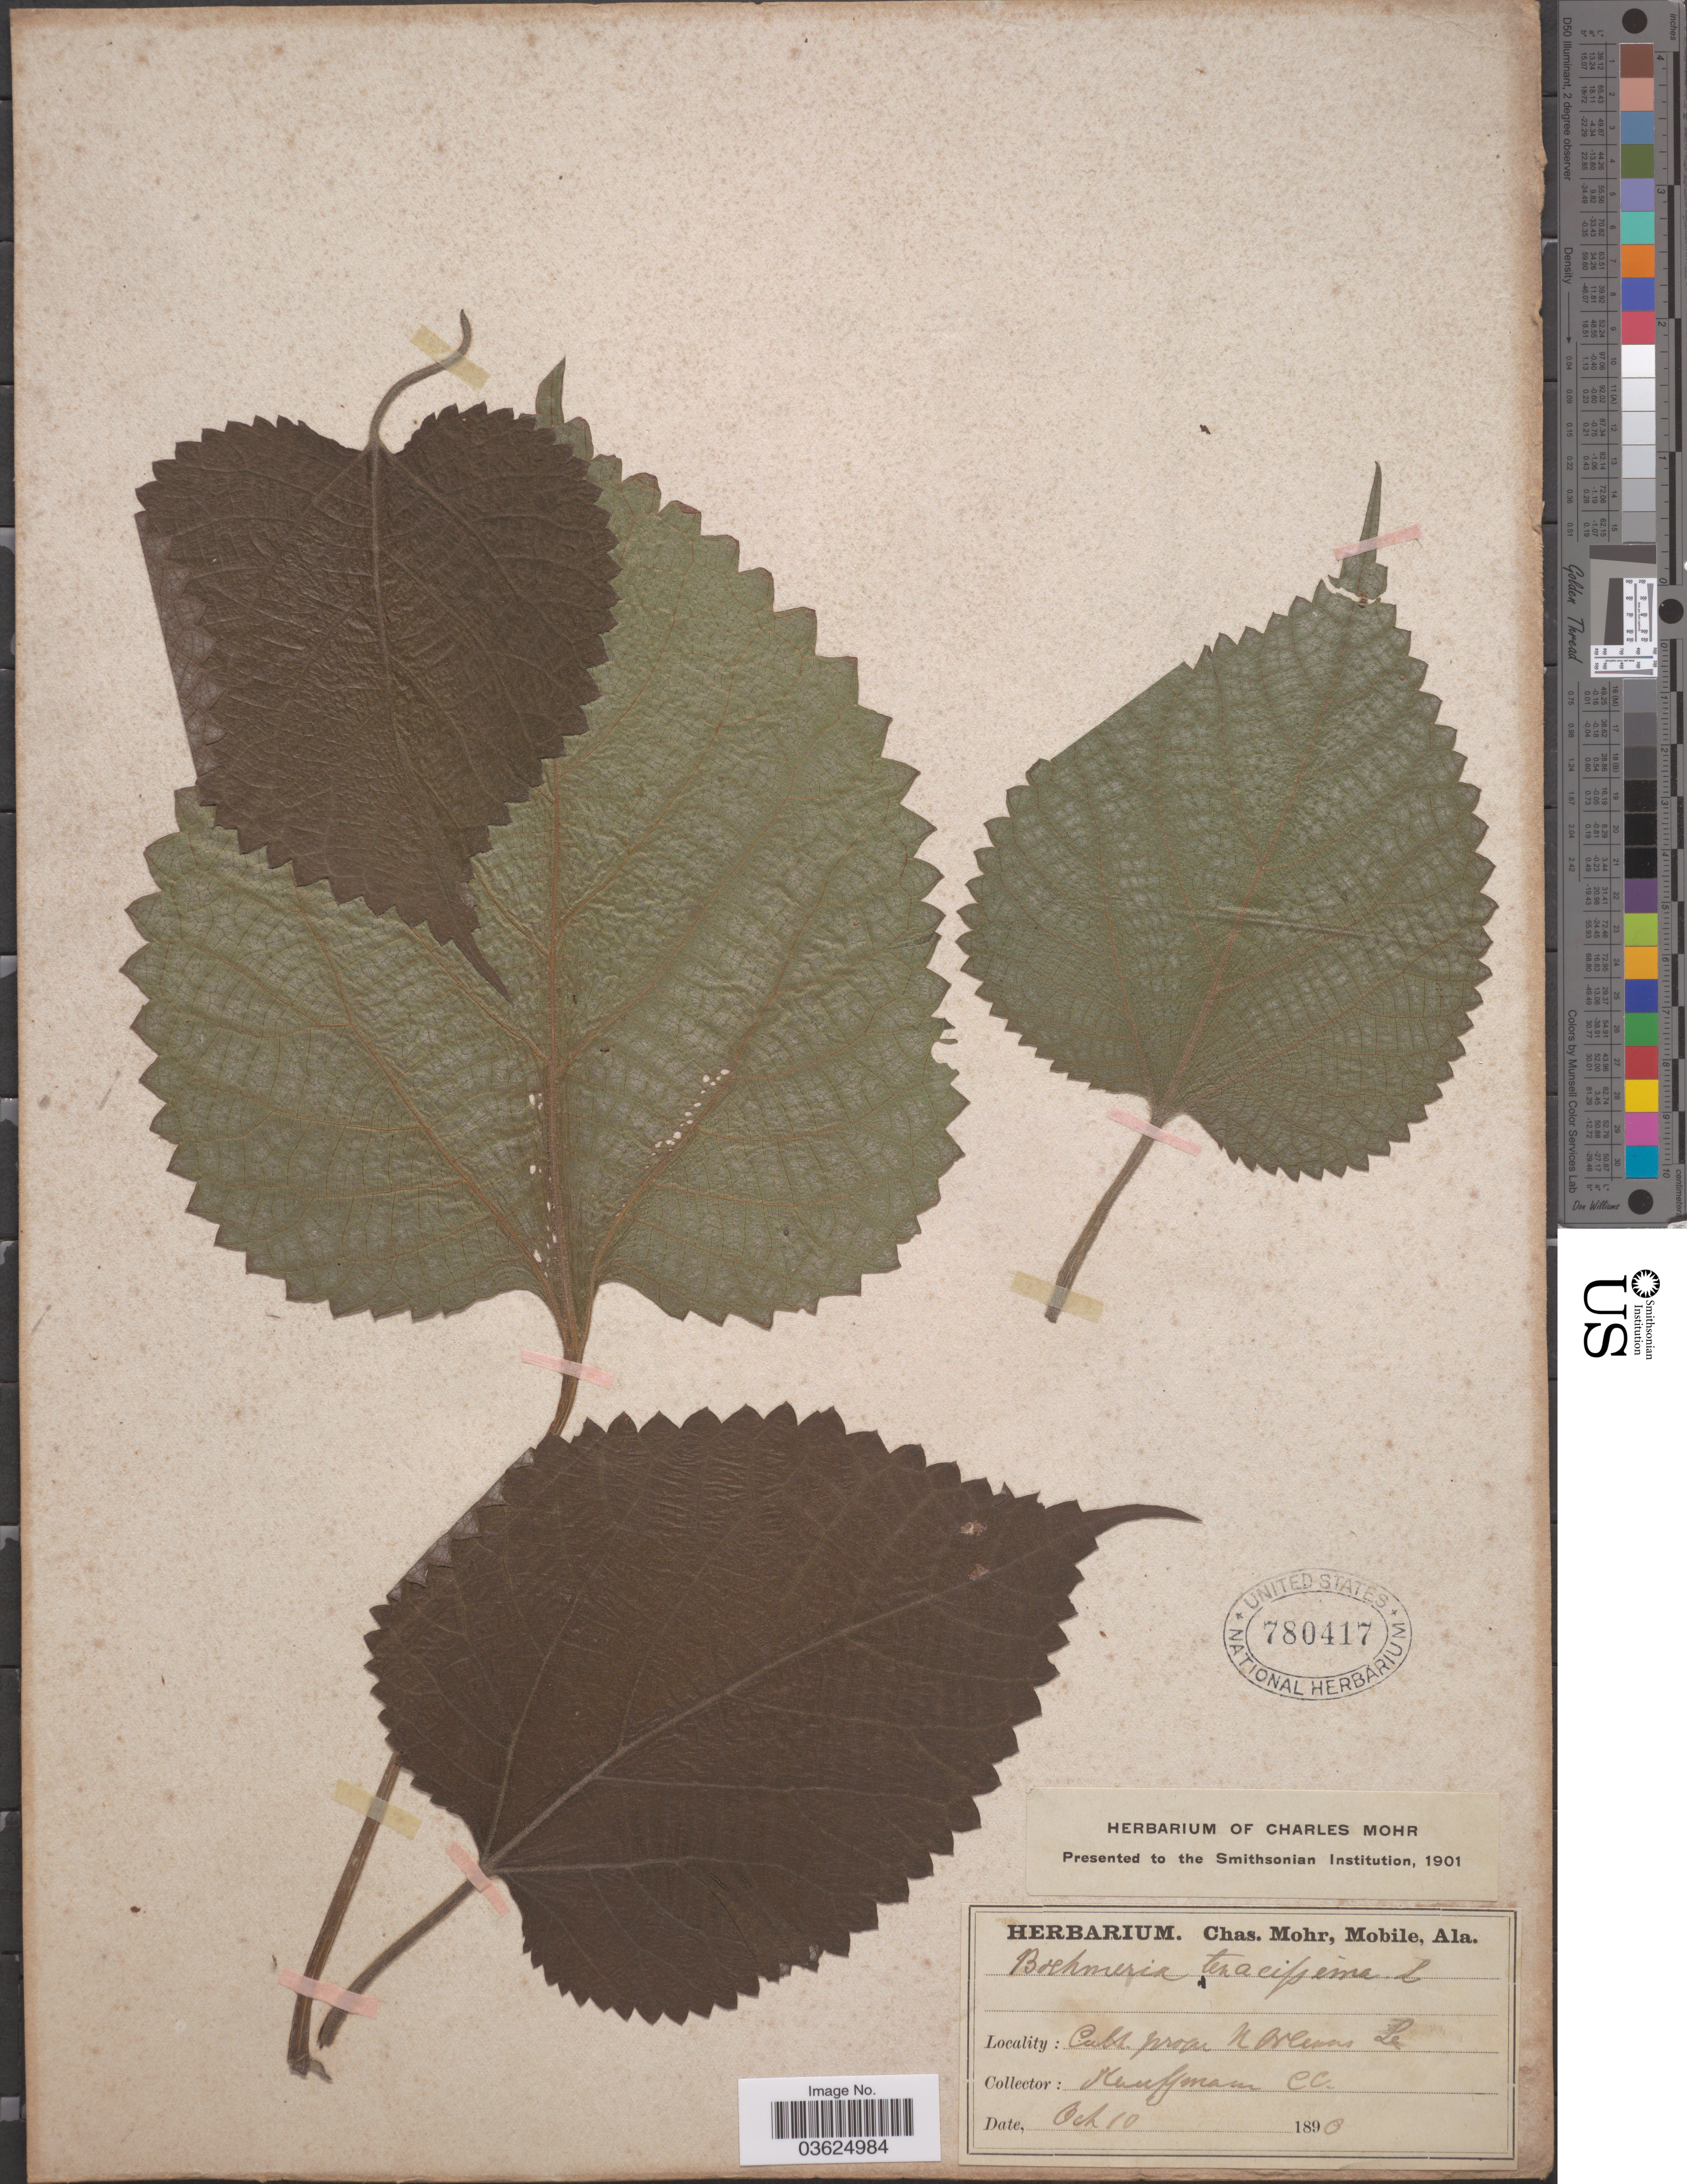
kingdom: Plantae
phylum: Tracheophyta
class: Magnoliopsida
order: Rosales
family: Urticaceae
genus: Boehmeria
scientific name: Boehmeria tenacissima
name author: Gaudich.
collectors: C. Kauffmann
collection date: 1890-10-10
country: United States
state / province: Louisiana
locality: Prope N Orleans.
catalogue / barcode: US 780417